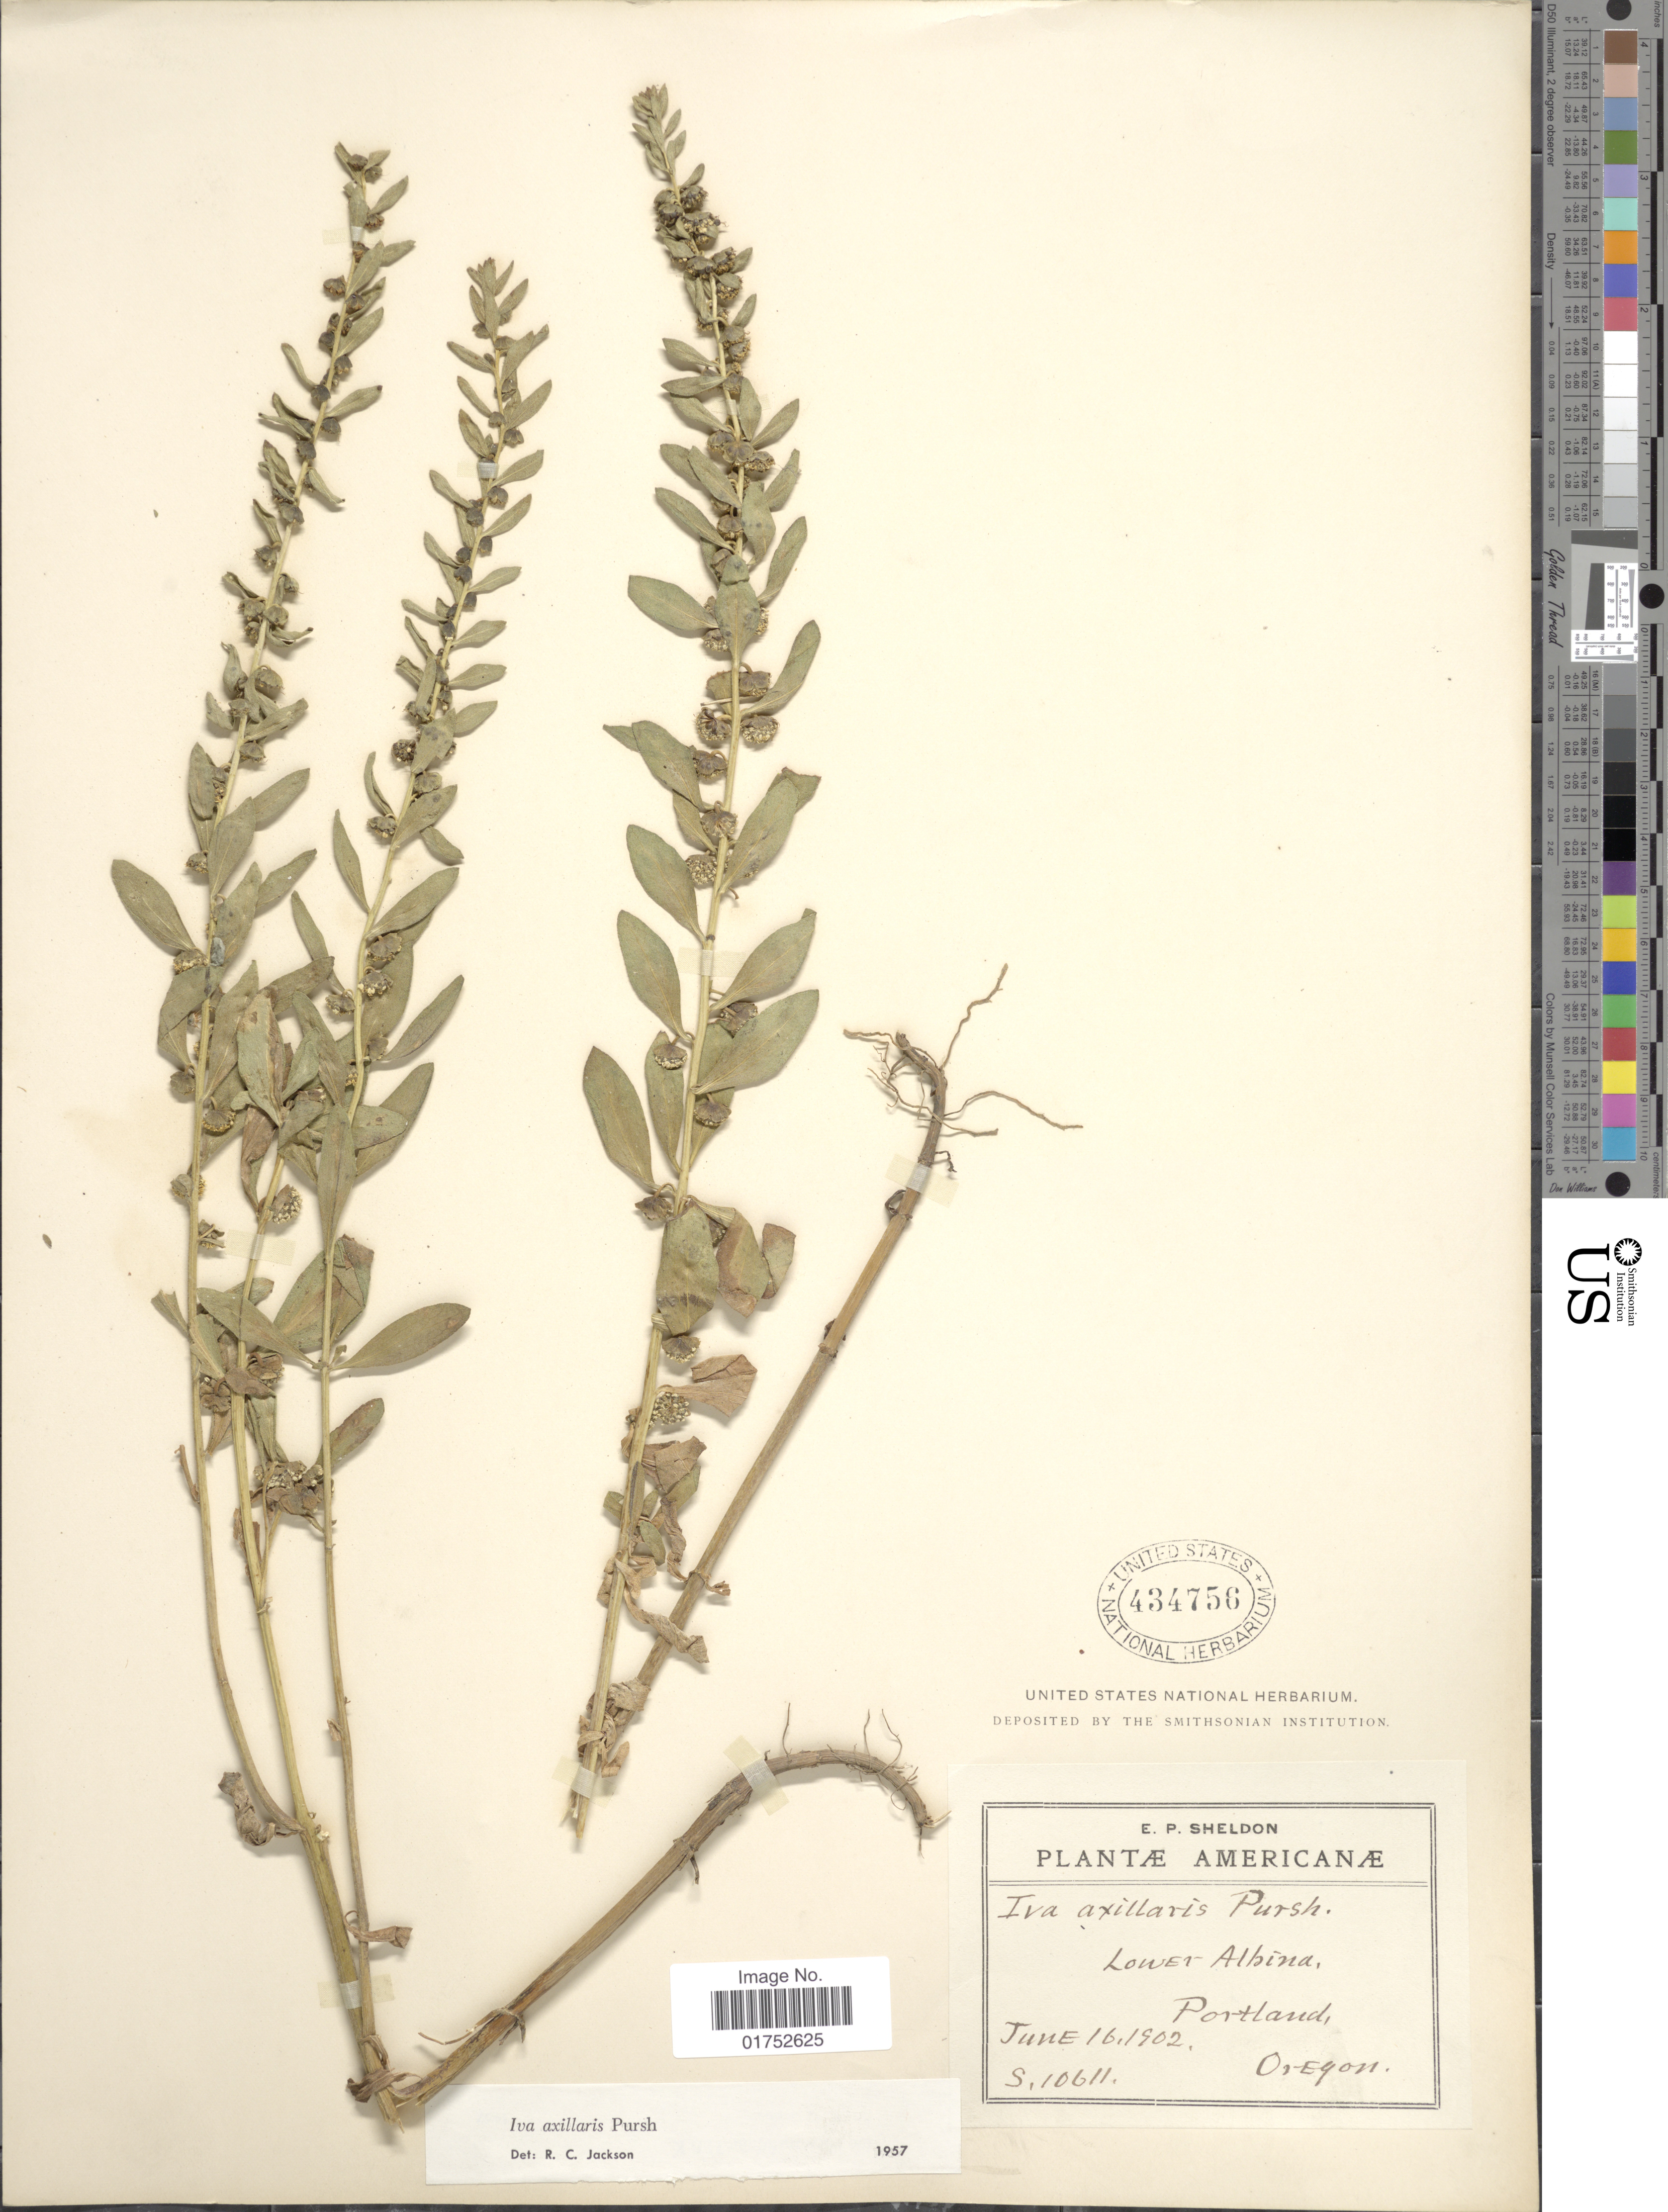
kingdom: Plantae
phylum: Tracheophyta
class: Magnoliopsida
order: Asterales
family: Asteraceae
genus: Iva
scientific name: Iva axillaris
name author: Pursh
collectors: E. P. Sheldon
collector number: S10611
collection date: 1902-06-16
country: United States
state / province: Oregon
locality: Mericanae, Lower Albina, Portland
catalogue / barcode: US 434756